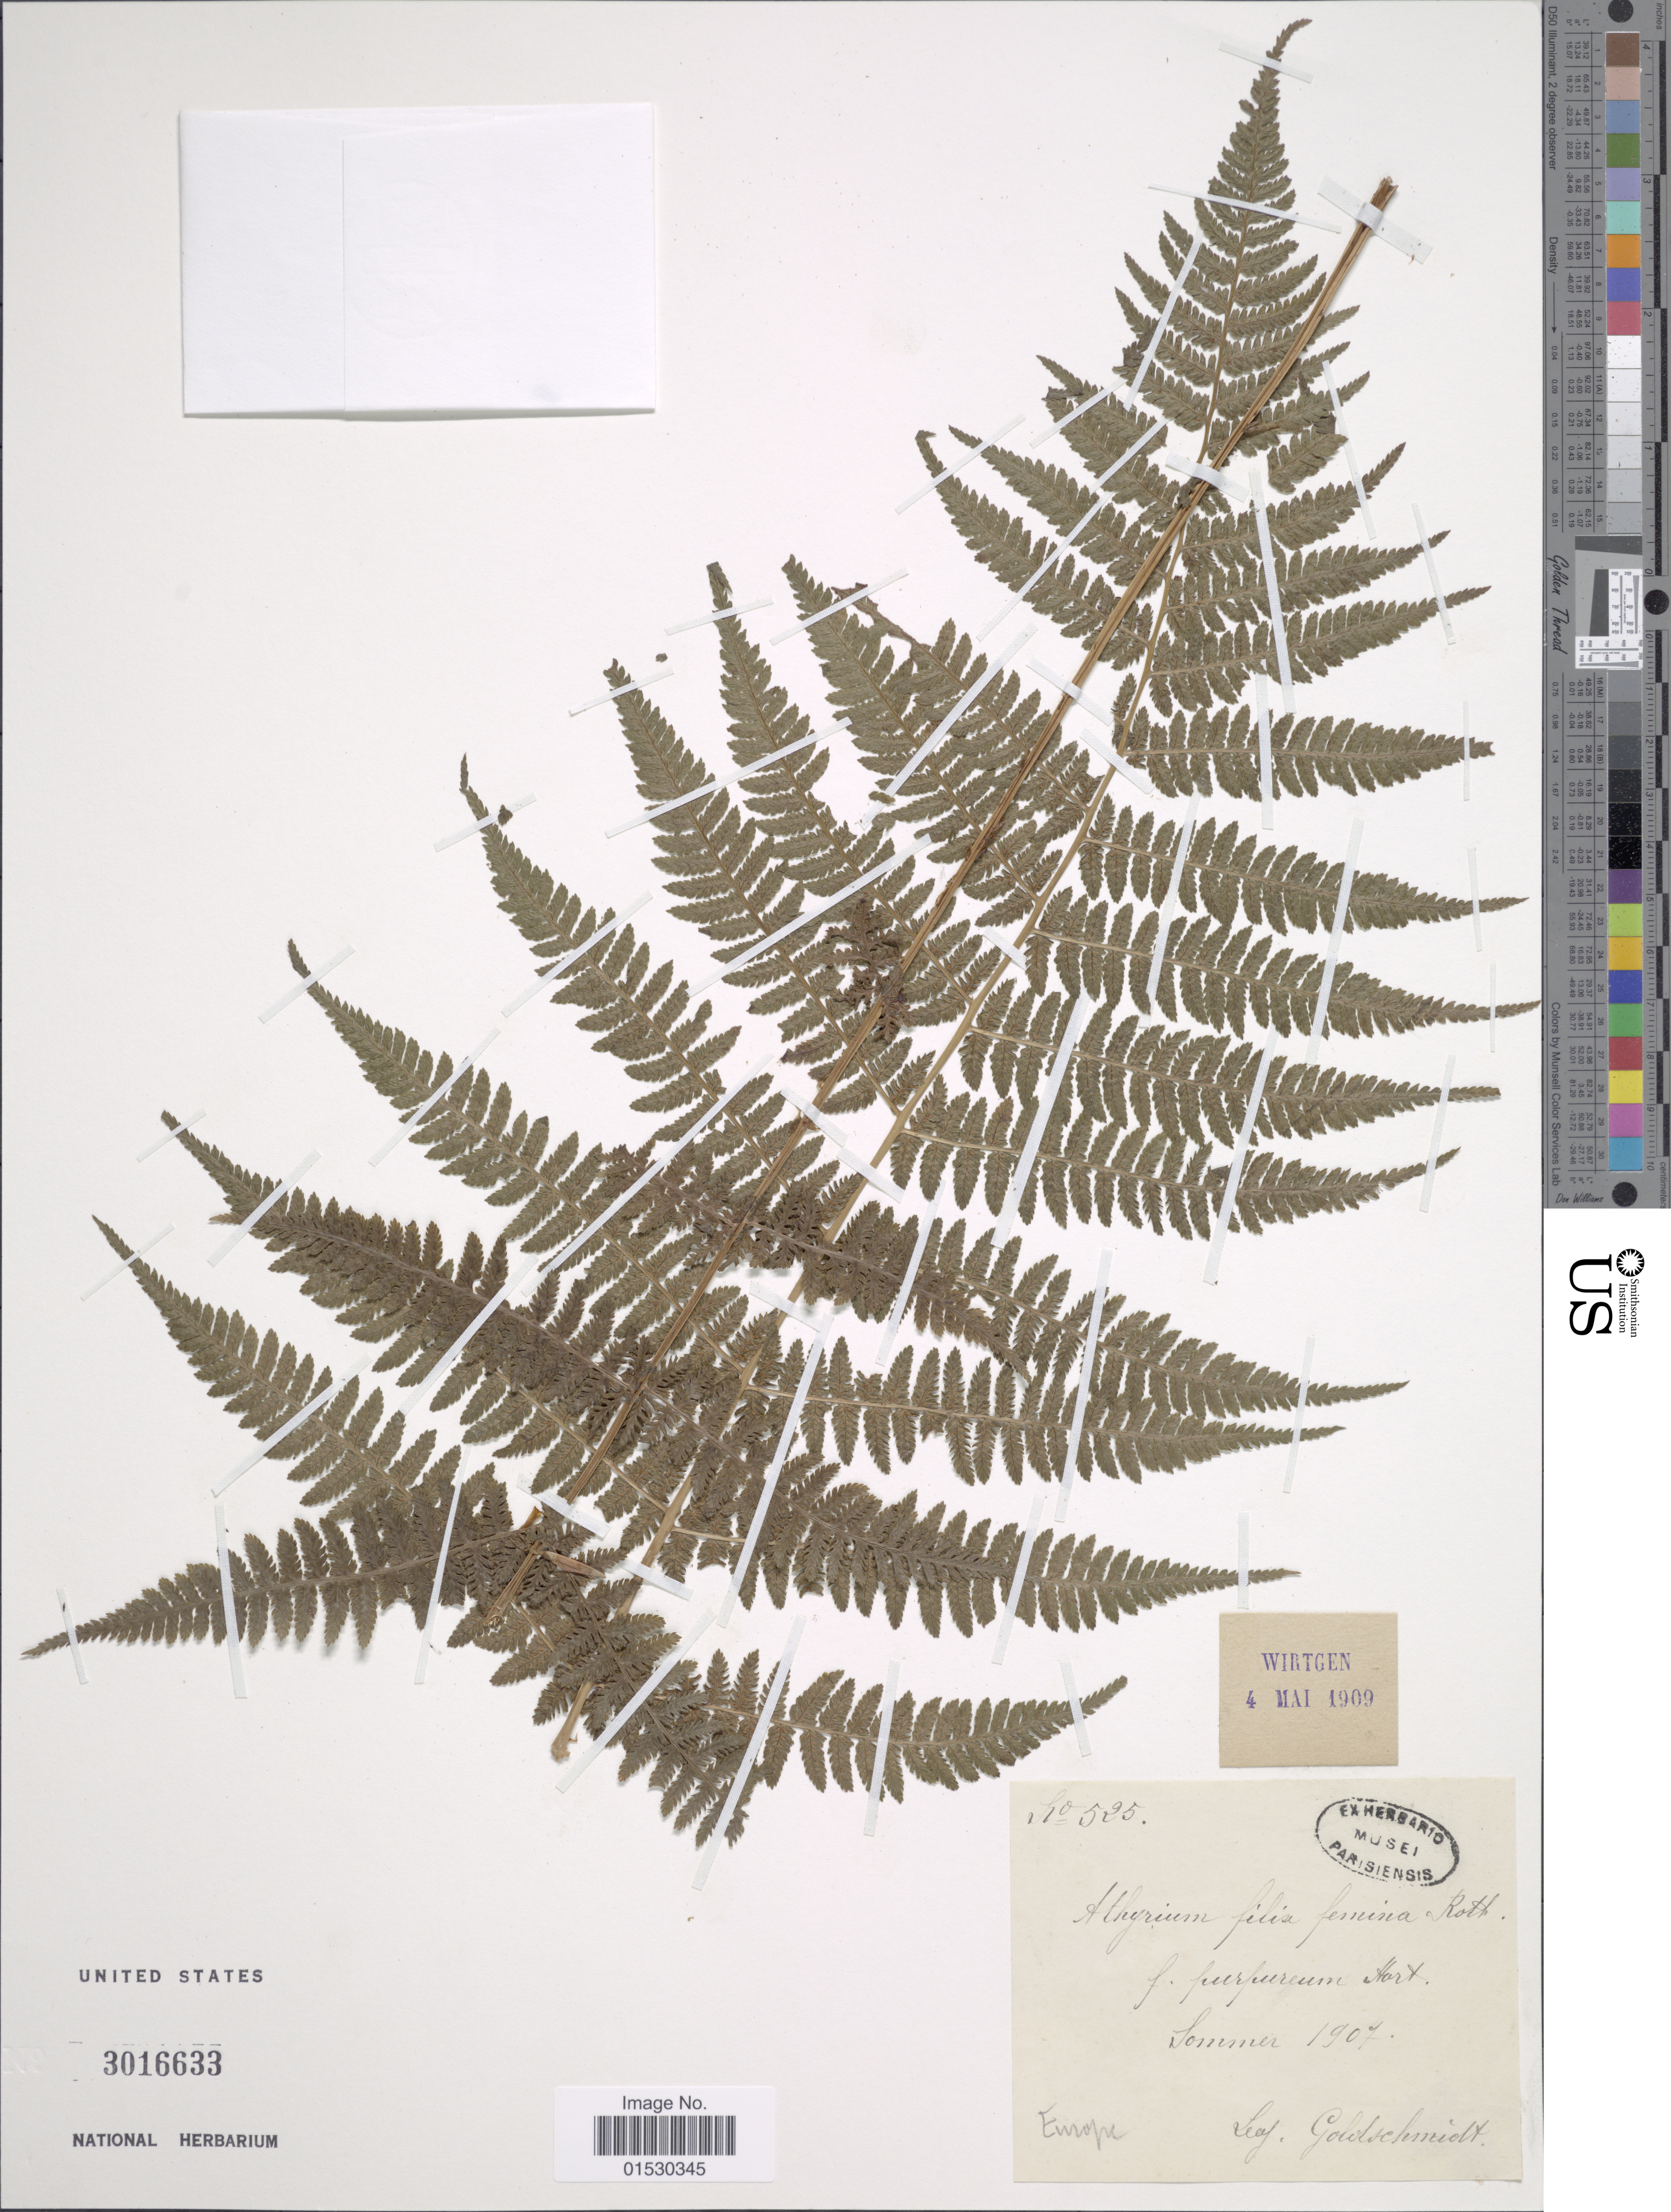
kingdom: Plantae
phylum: Tracheophyta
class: Polypodiopsida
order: Polypodiales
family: Athyriaceae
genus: Athyrium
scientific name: Athyrium filix-femina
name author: (L.) Roth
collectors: Goldschmidt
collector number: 525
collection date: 1907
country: Germany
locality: Europe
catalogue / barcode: US 3016633